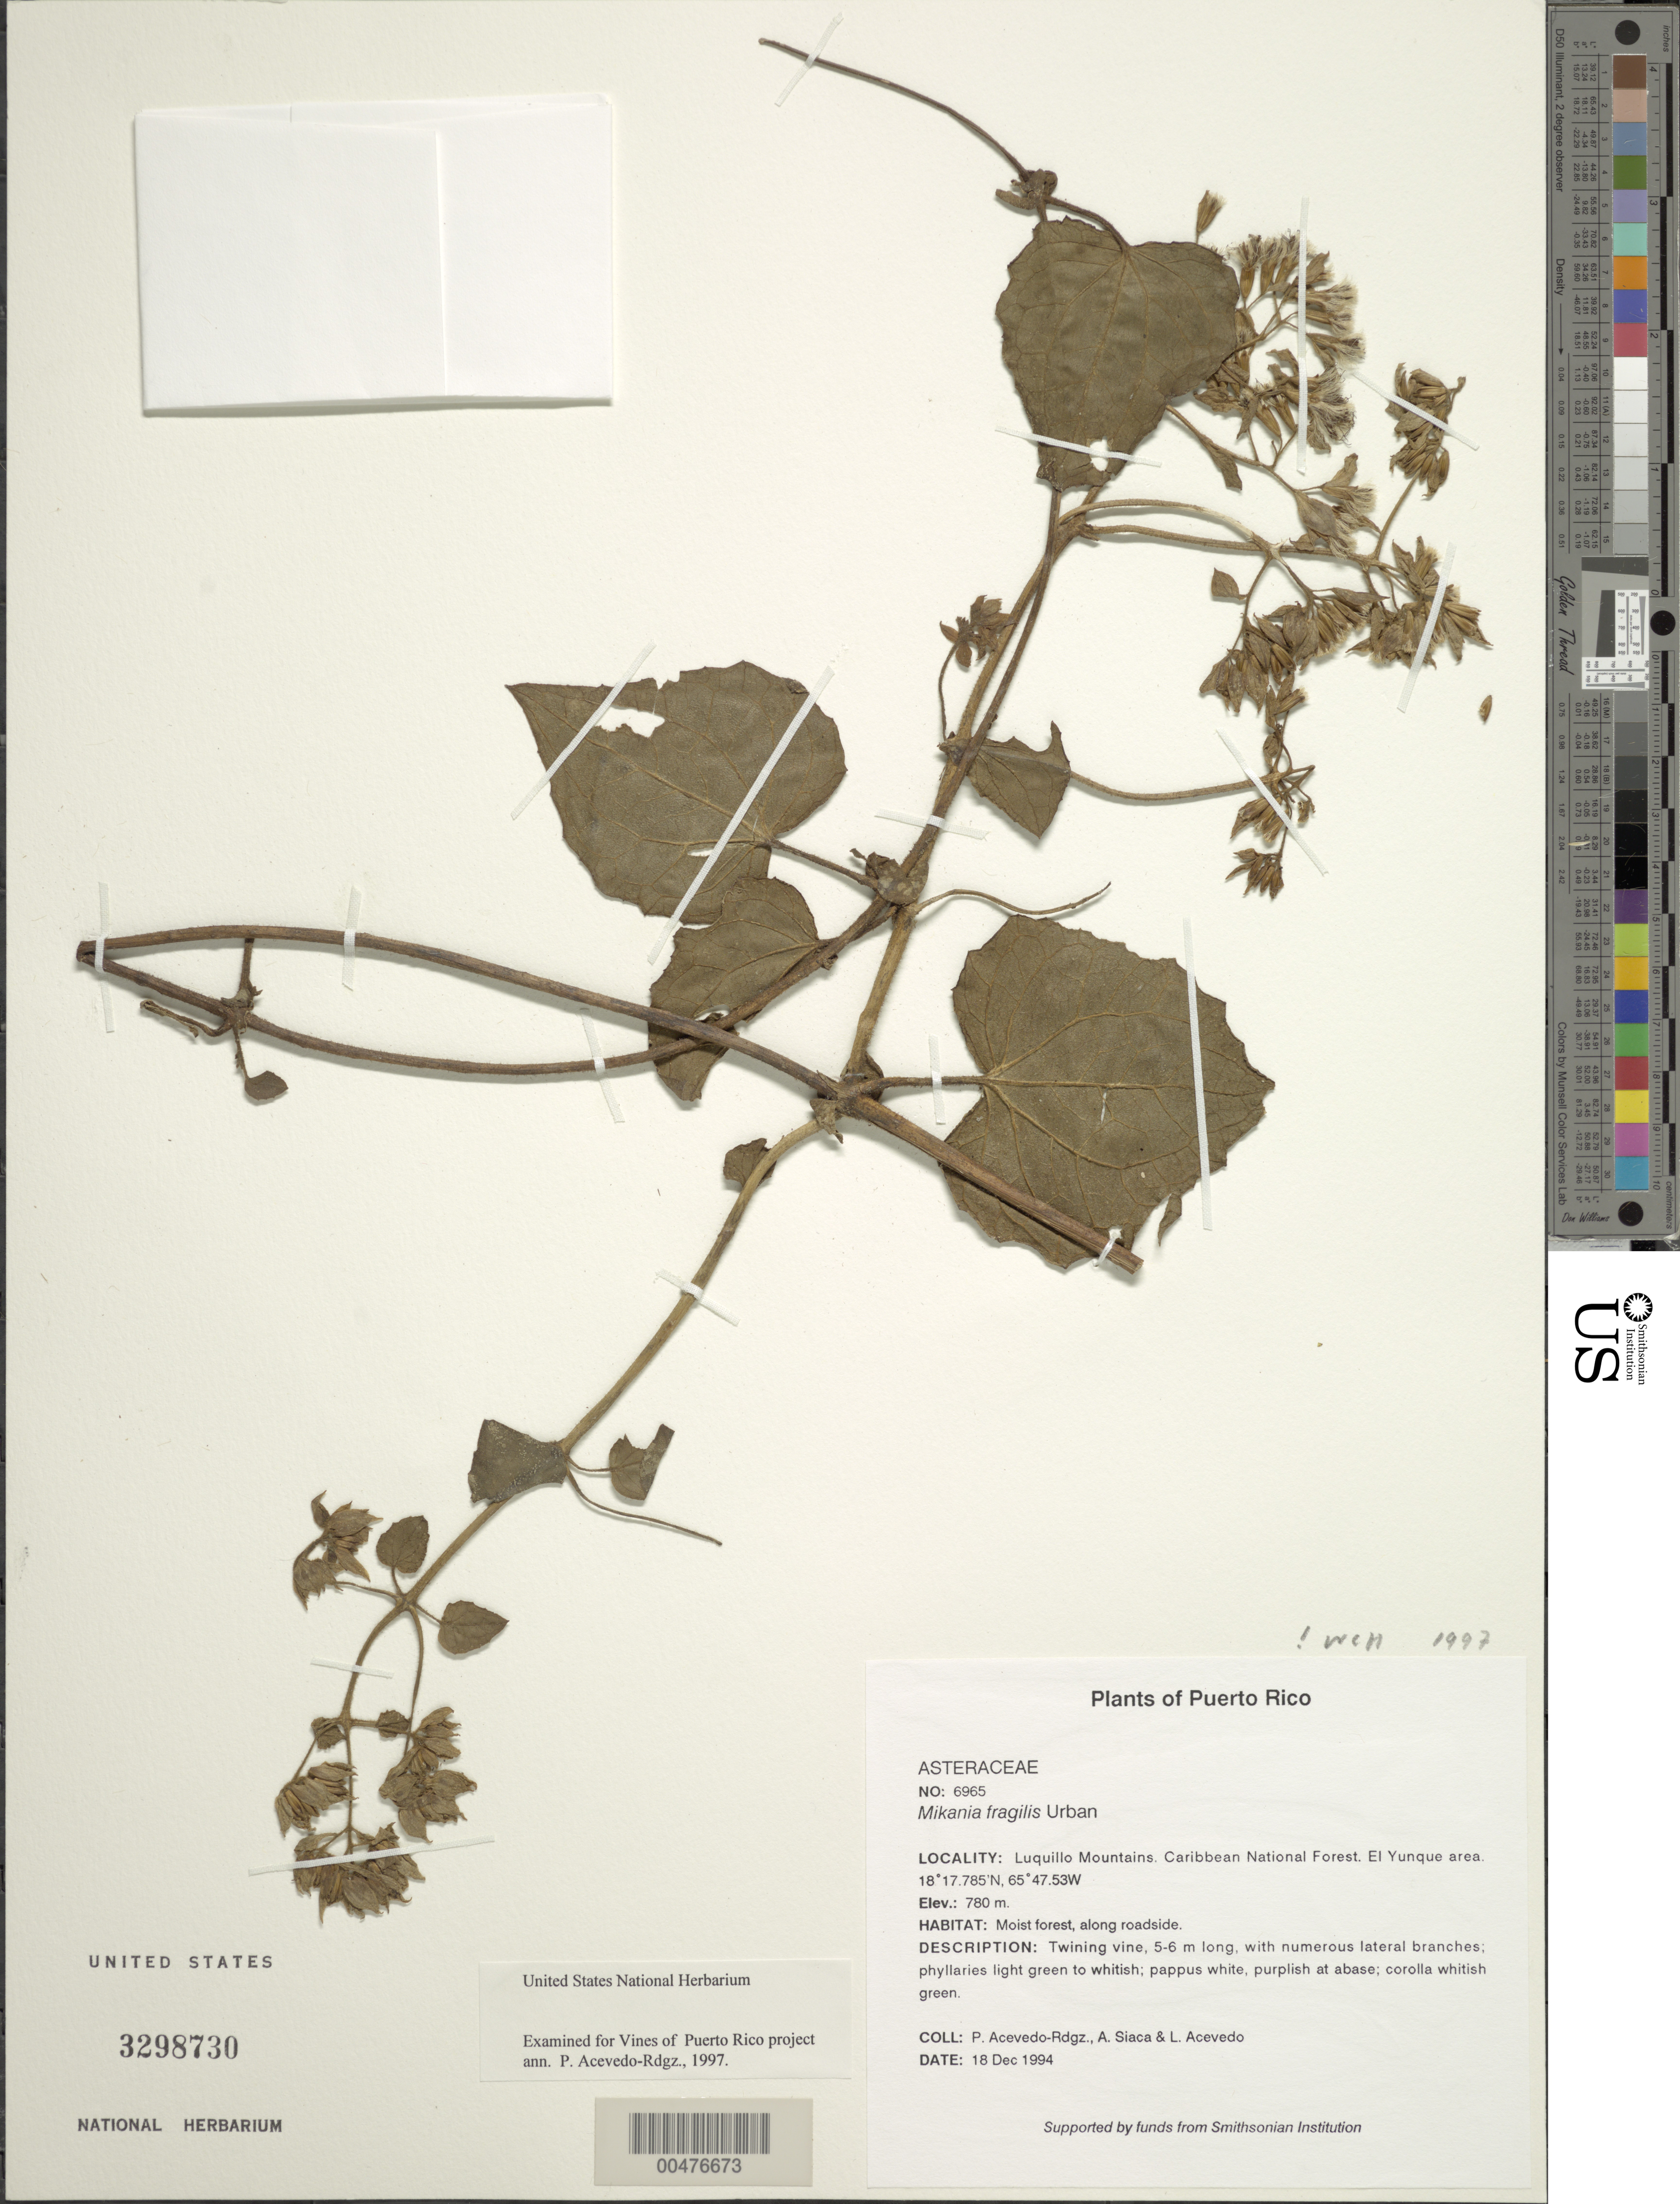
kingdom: Plantae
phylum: Tracheophyta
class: Magnoliopsida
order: Asterales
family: Asteraceae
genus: Mikania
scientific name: Mikania fragilis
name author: Urb.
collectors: P. Acevedo-Rodr., A. Siaca & L. Acevedo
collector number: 6965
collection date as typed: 18 Dec 1994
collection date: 1994-12-18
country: Puerto Rico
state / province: Río Grande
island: Puerto Rico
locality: Río Grande; Luquillo Mountains. Caribbean National Forest. El Yunque area.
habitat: Moist forest, along roadside.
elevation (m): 780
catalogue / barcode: US 3298730